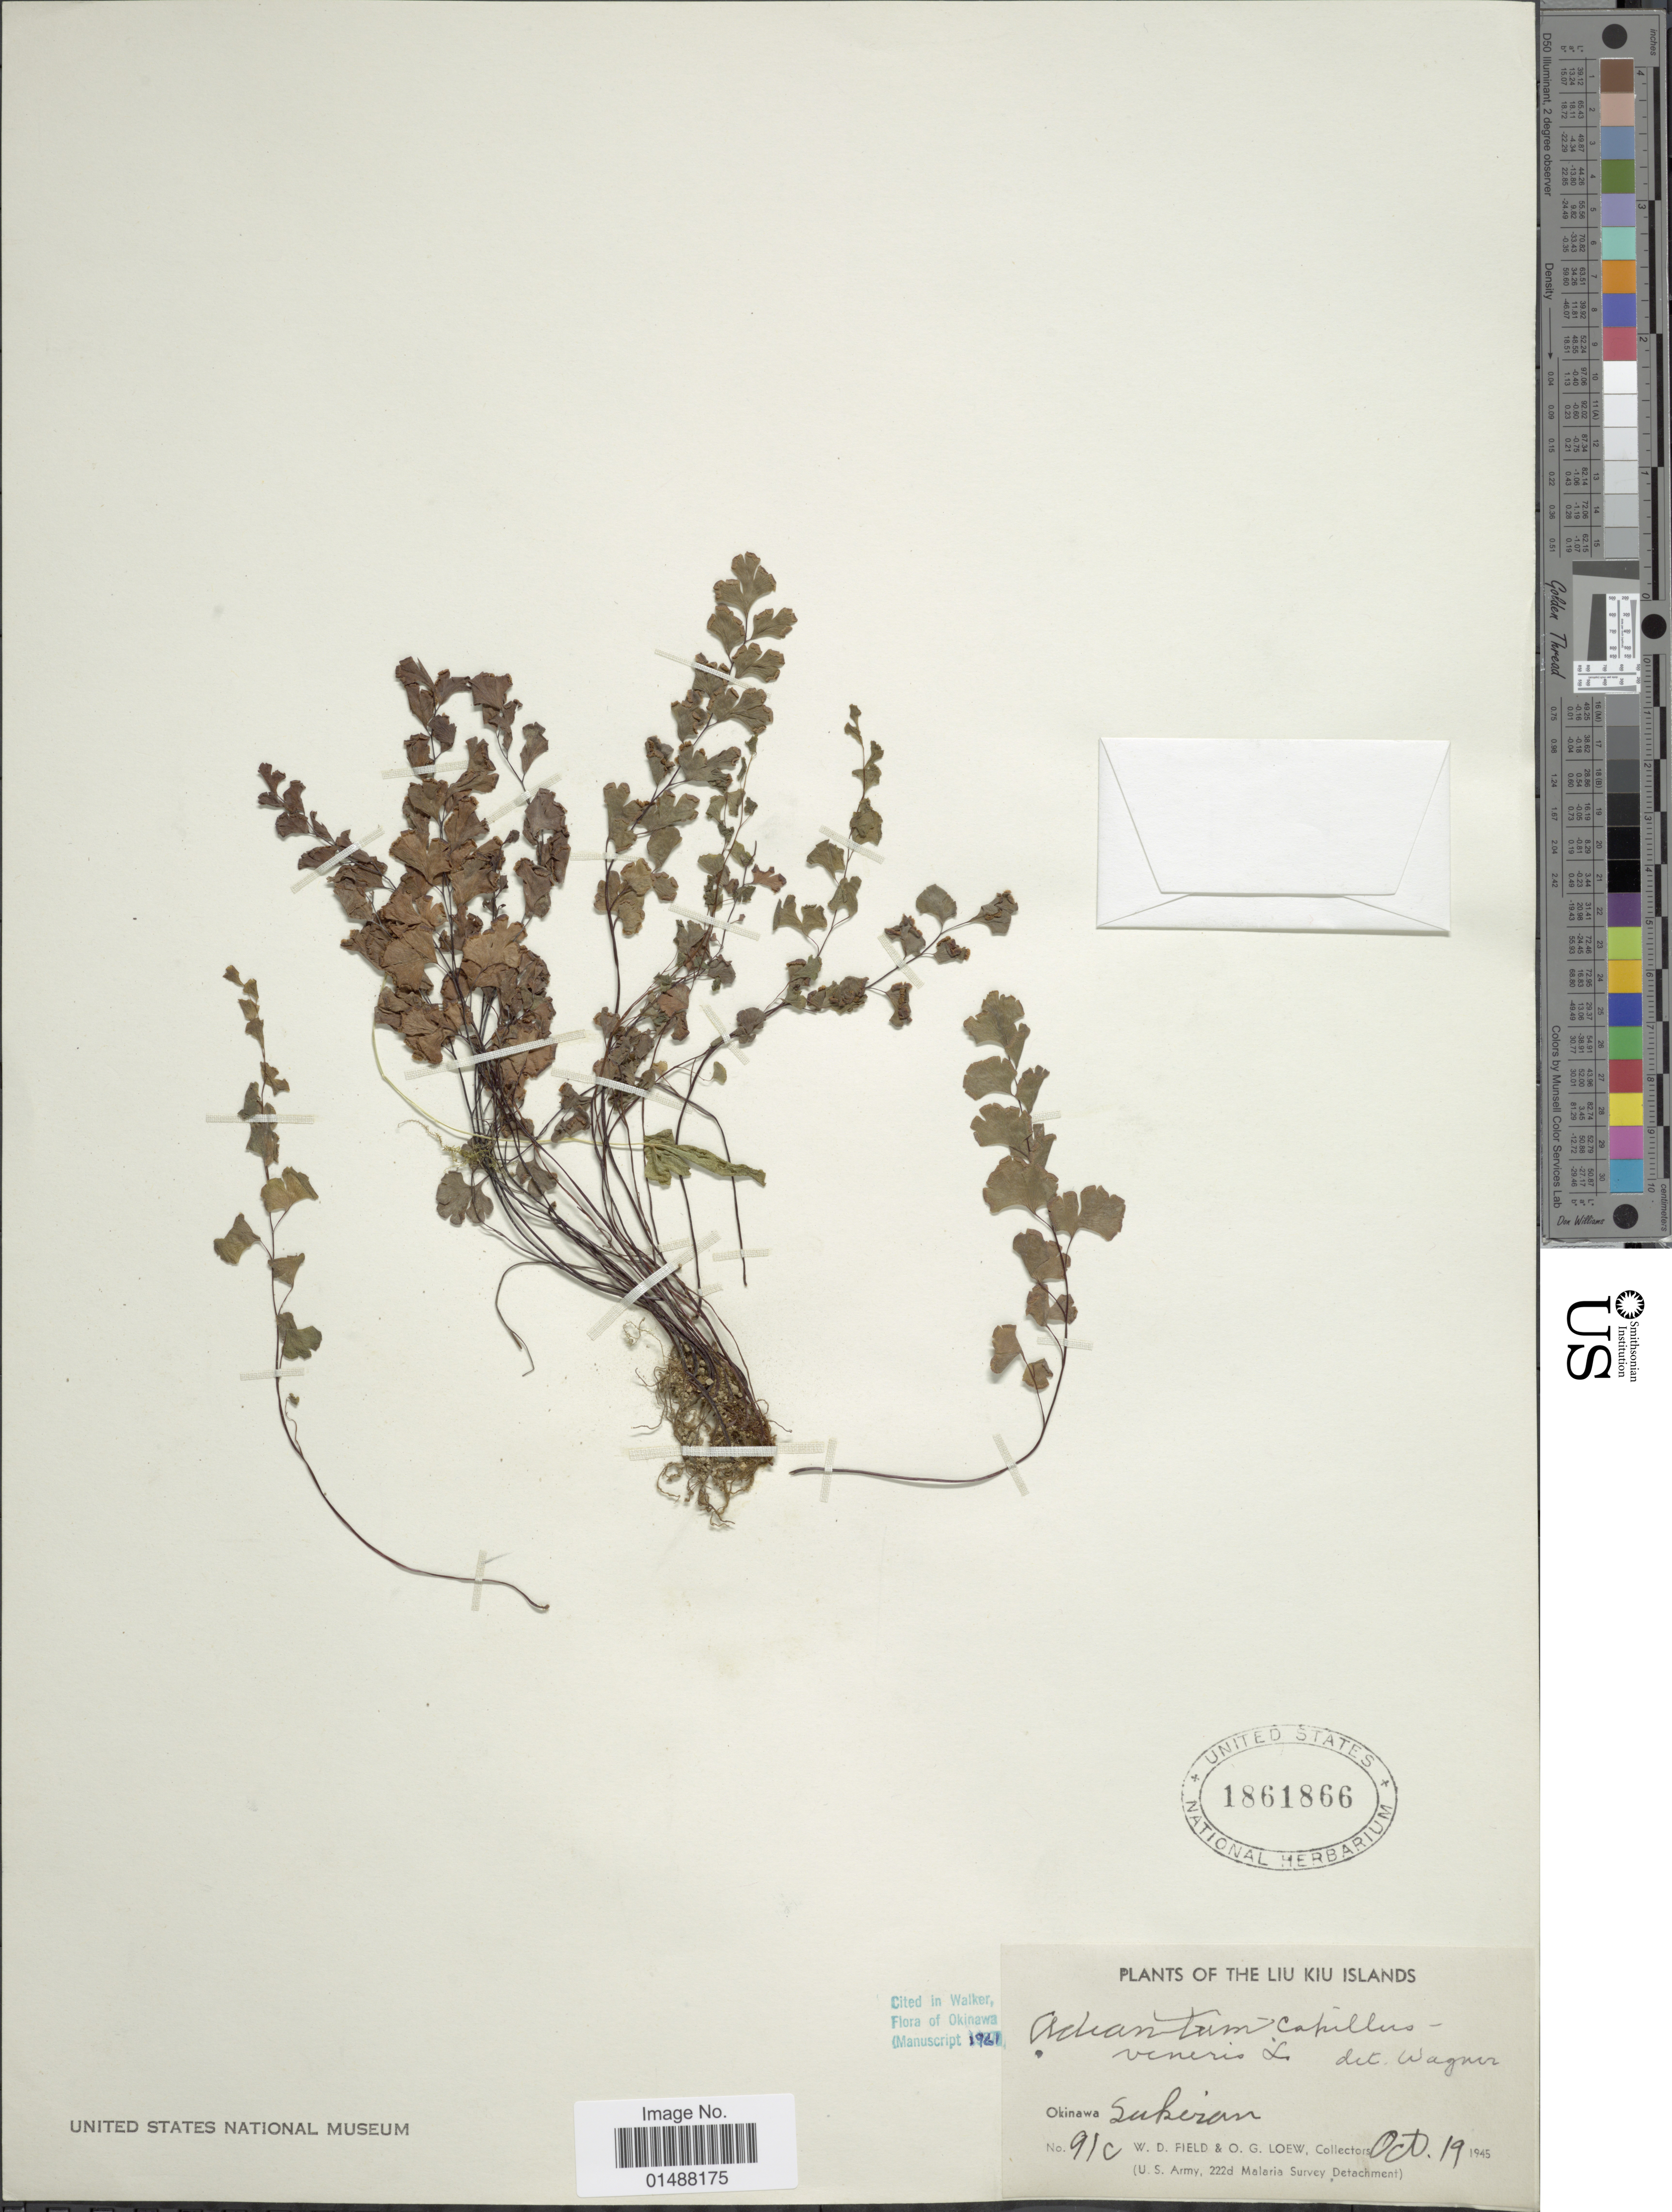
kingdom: Plantae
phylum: Tracheophyta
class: Polypodiopsida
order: Polypodiales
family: Pteridaceae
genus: Adiantum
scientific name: Adiantum capillus-veneris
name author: L.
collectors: W. D. Field & O. G. Loew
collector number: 910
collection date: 1945-10-19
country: Japan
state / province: Okinawa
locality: Liu Kiu Islands, Okinawa, Sukiran.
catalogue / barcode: US 1861866